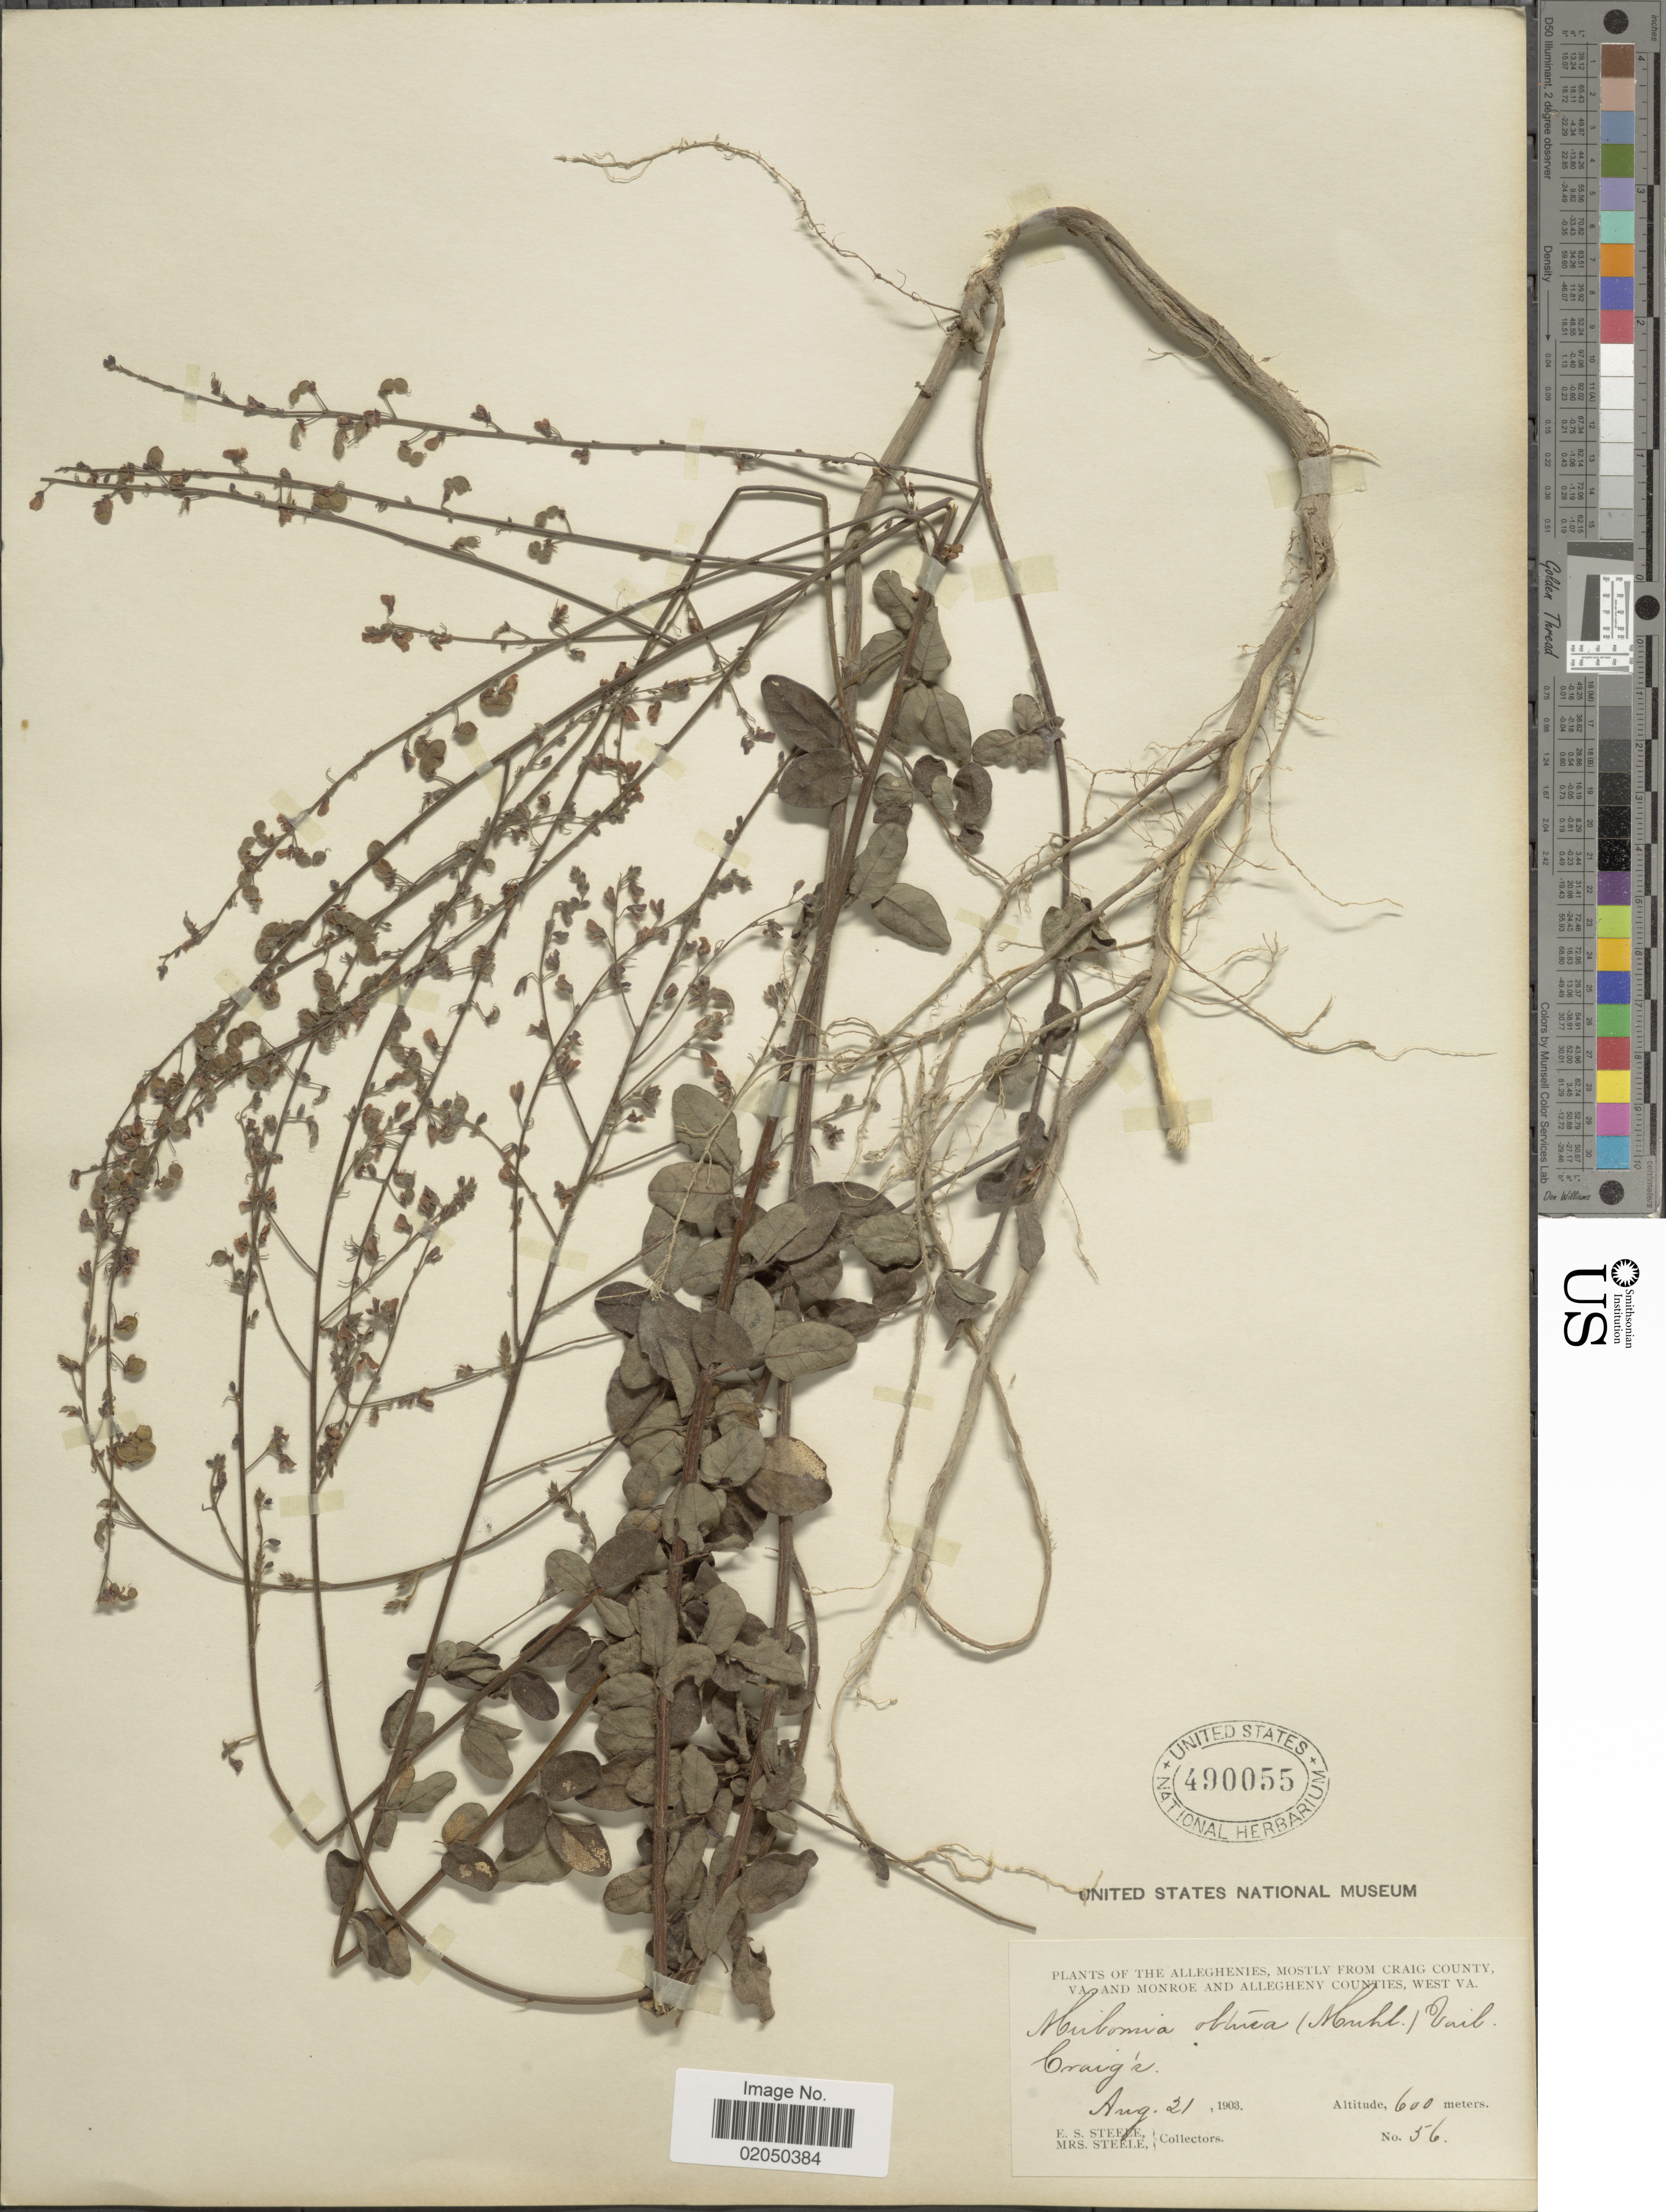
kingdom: Plantae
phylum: Tracheophyta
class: Magnoliopsida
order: Fabales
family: Fabaceae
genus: Desmodium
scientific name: Desmodium ciliare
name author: (Muhl. ex Willd.) DC.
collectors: E. Steele & Mrs. E. S. Steele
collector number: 56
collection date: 1903-08-21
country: United States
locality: The Alleghenies, mostly from Craig County, Va. and Monroe and Allegheny counties, West VA., Craigs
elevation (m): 600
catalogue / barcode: US 490055